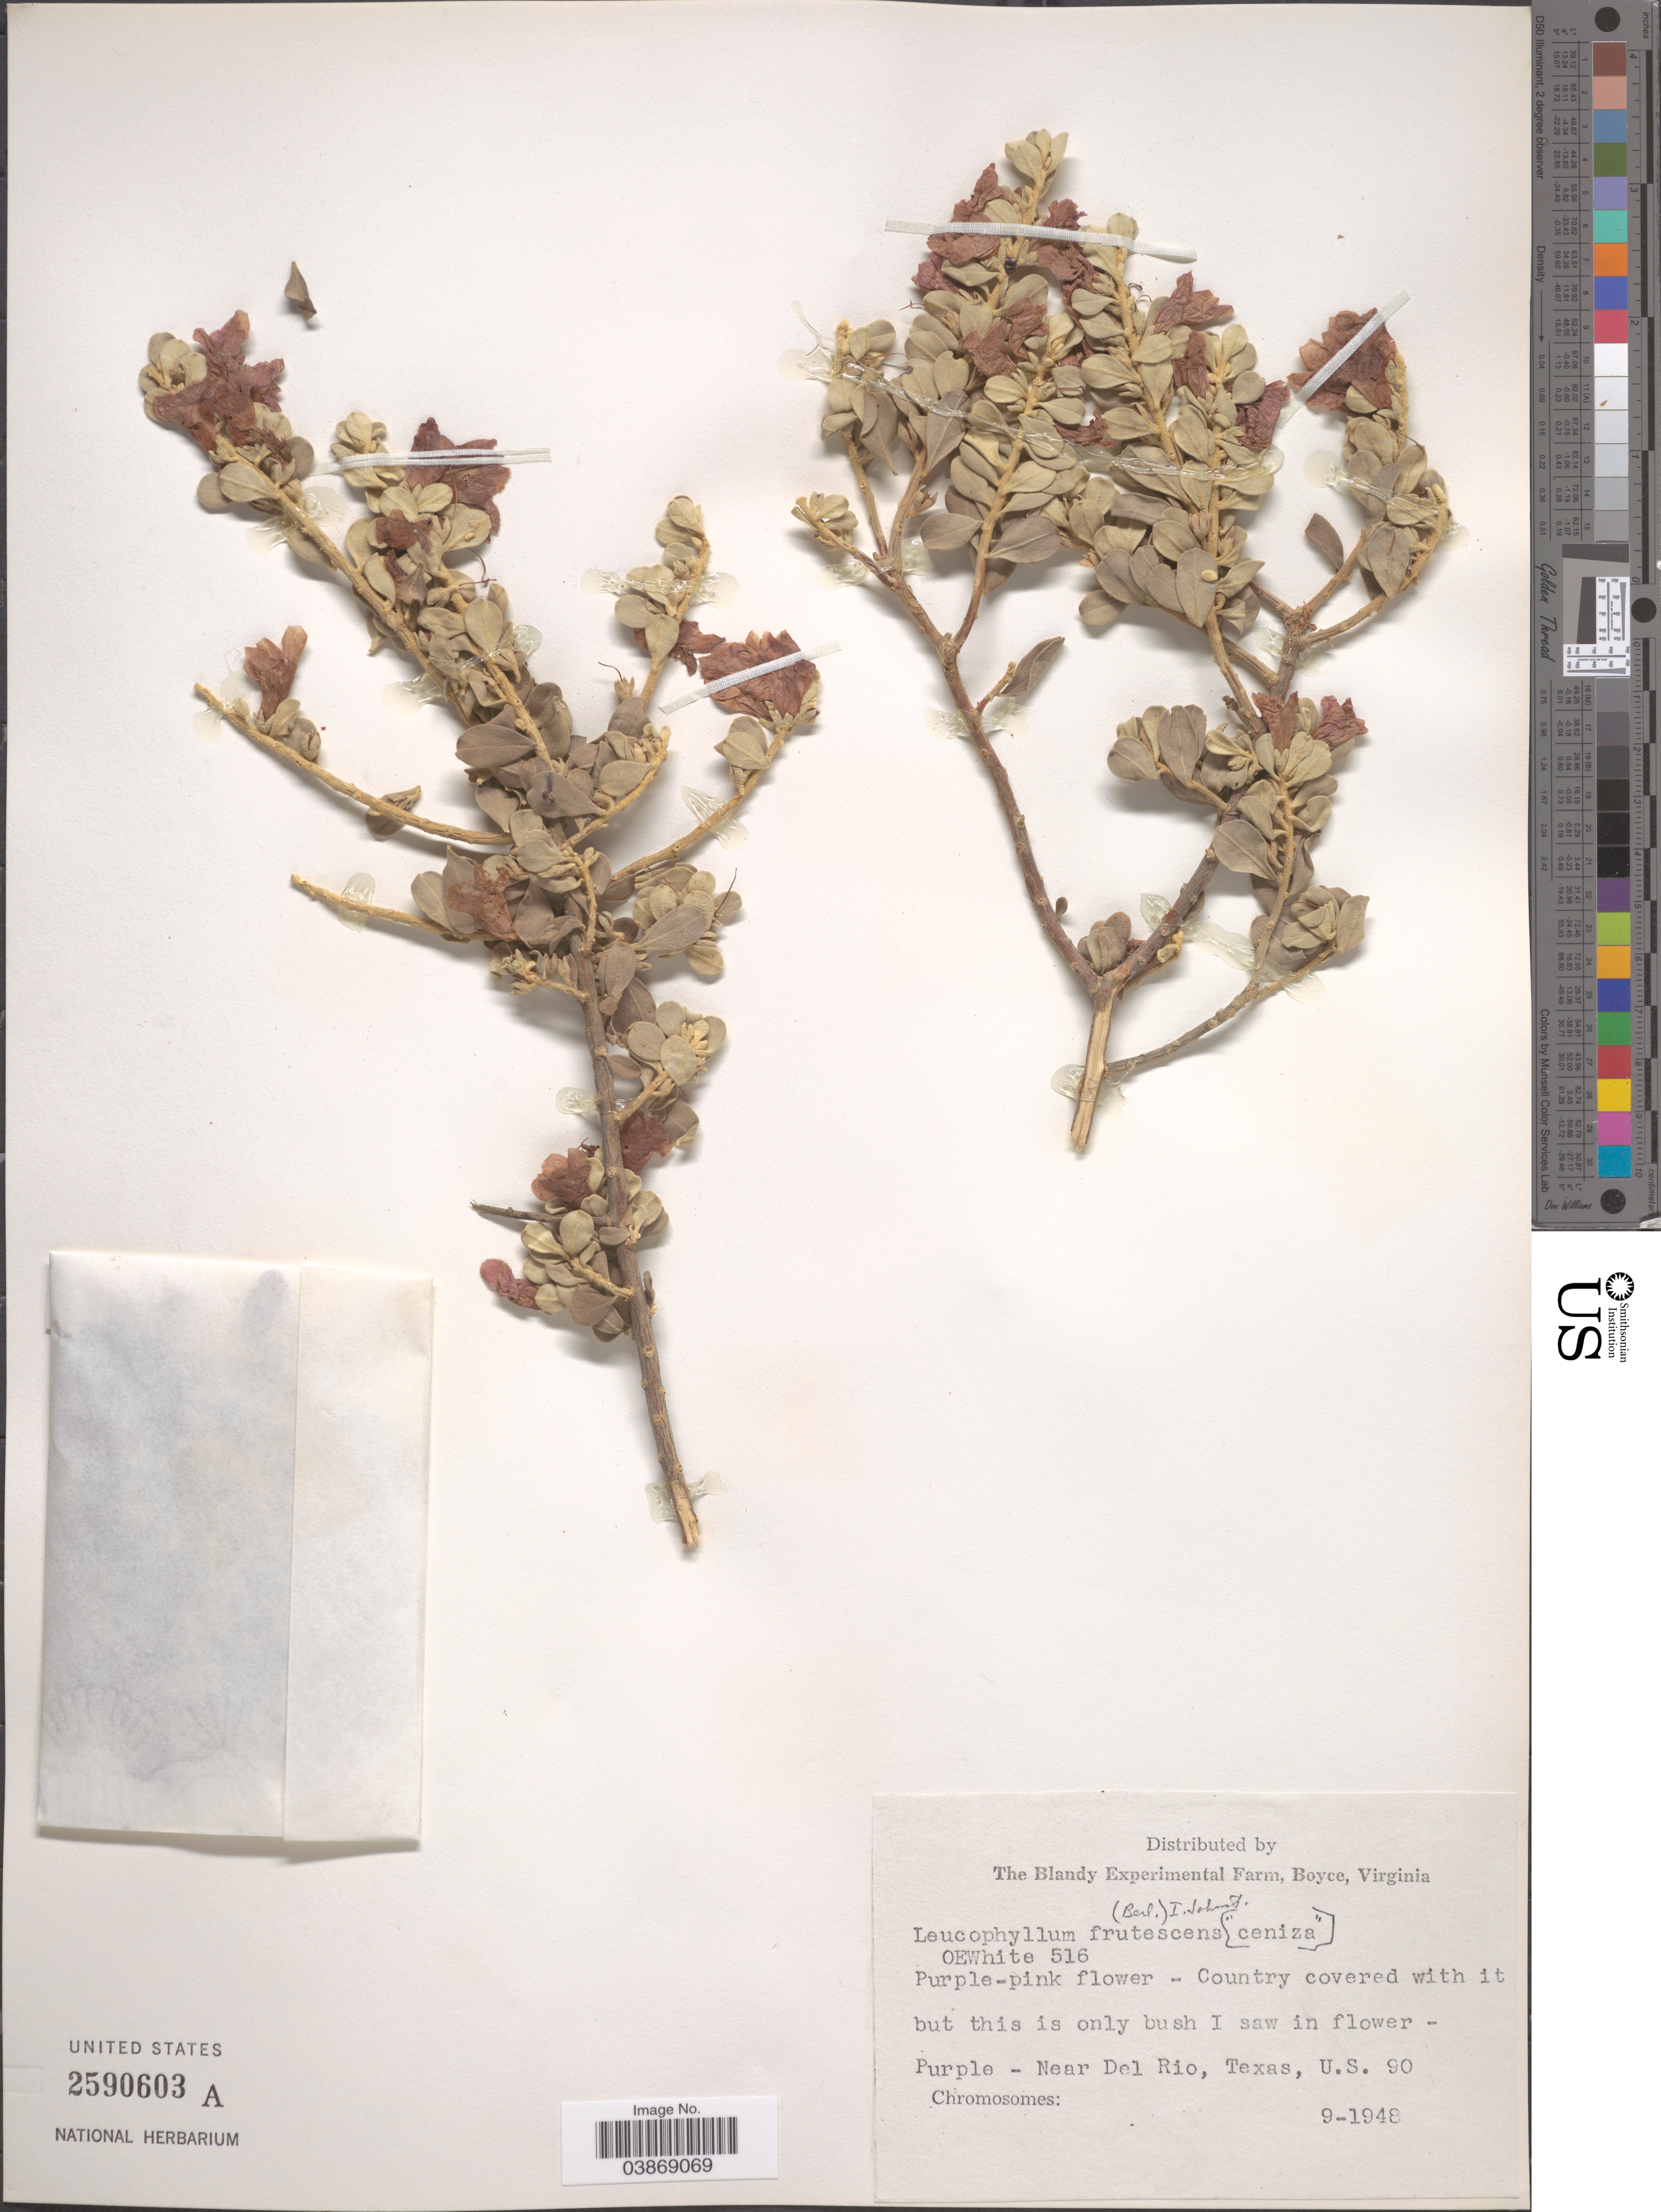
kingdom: Plantae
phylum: Tracheophyta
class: Magnoliopsida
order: Lamiales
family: Scrophulariaceae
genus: Leucophyllum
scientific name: Leucophyllum frutescens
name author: (Berland.) I.M. Johnst.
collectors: O. E. White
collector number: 516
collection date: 1948-09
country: United States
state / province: Texas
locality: Near Del Rio, Texas, U.S. 90.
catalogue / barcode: US 2590603A